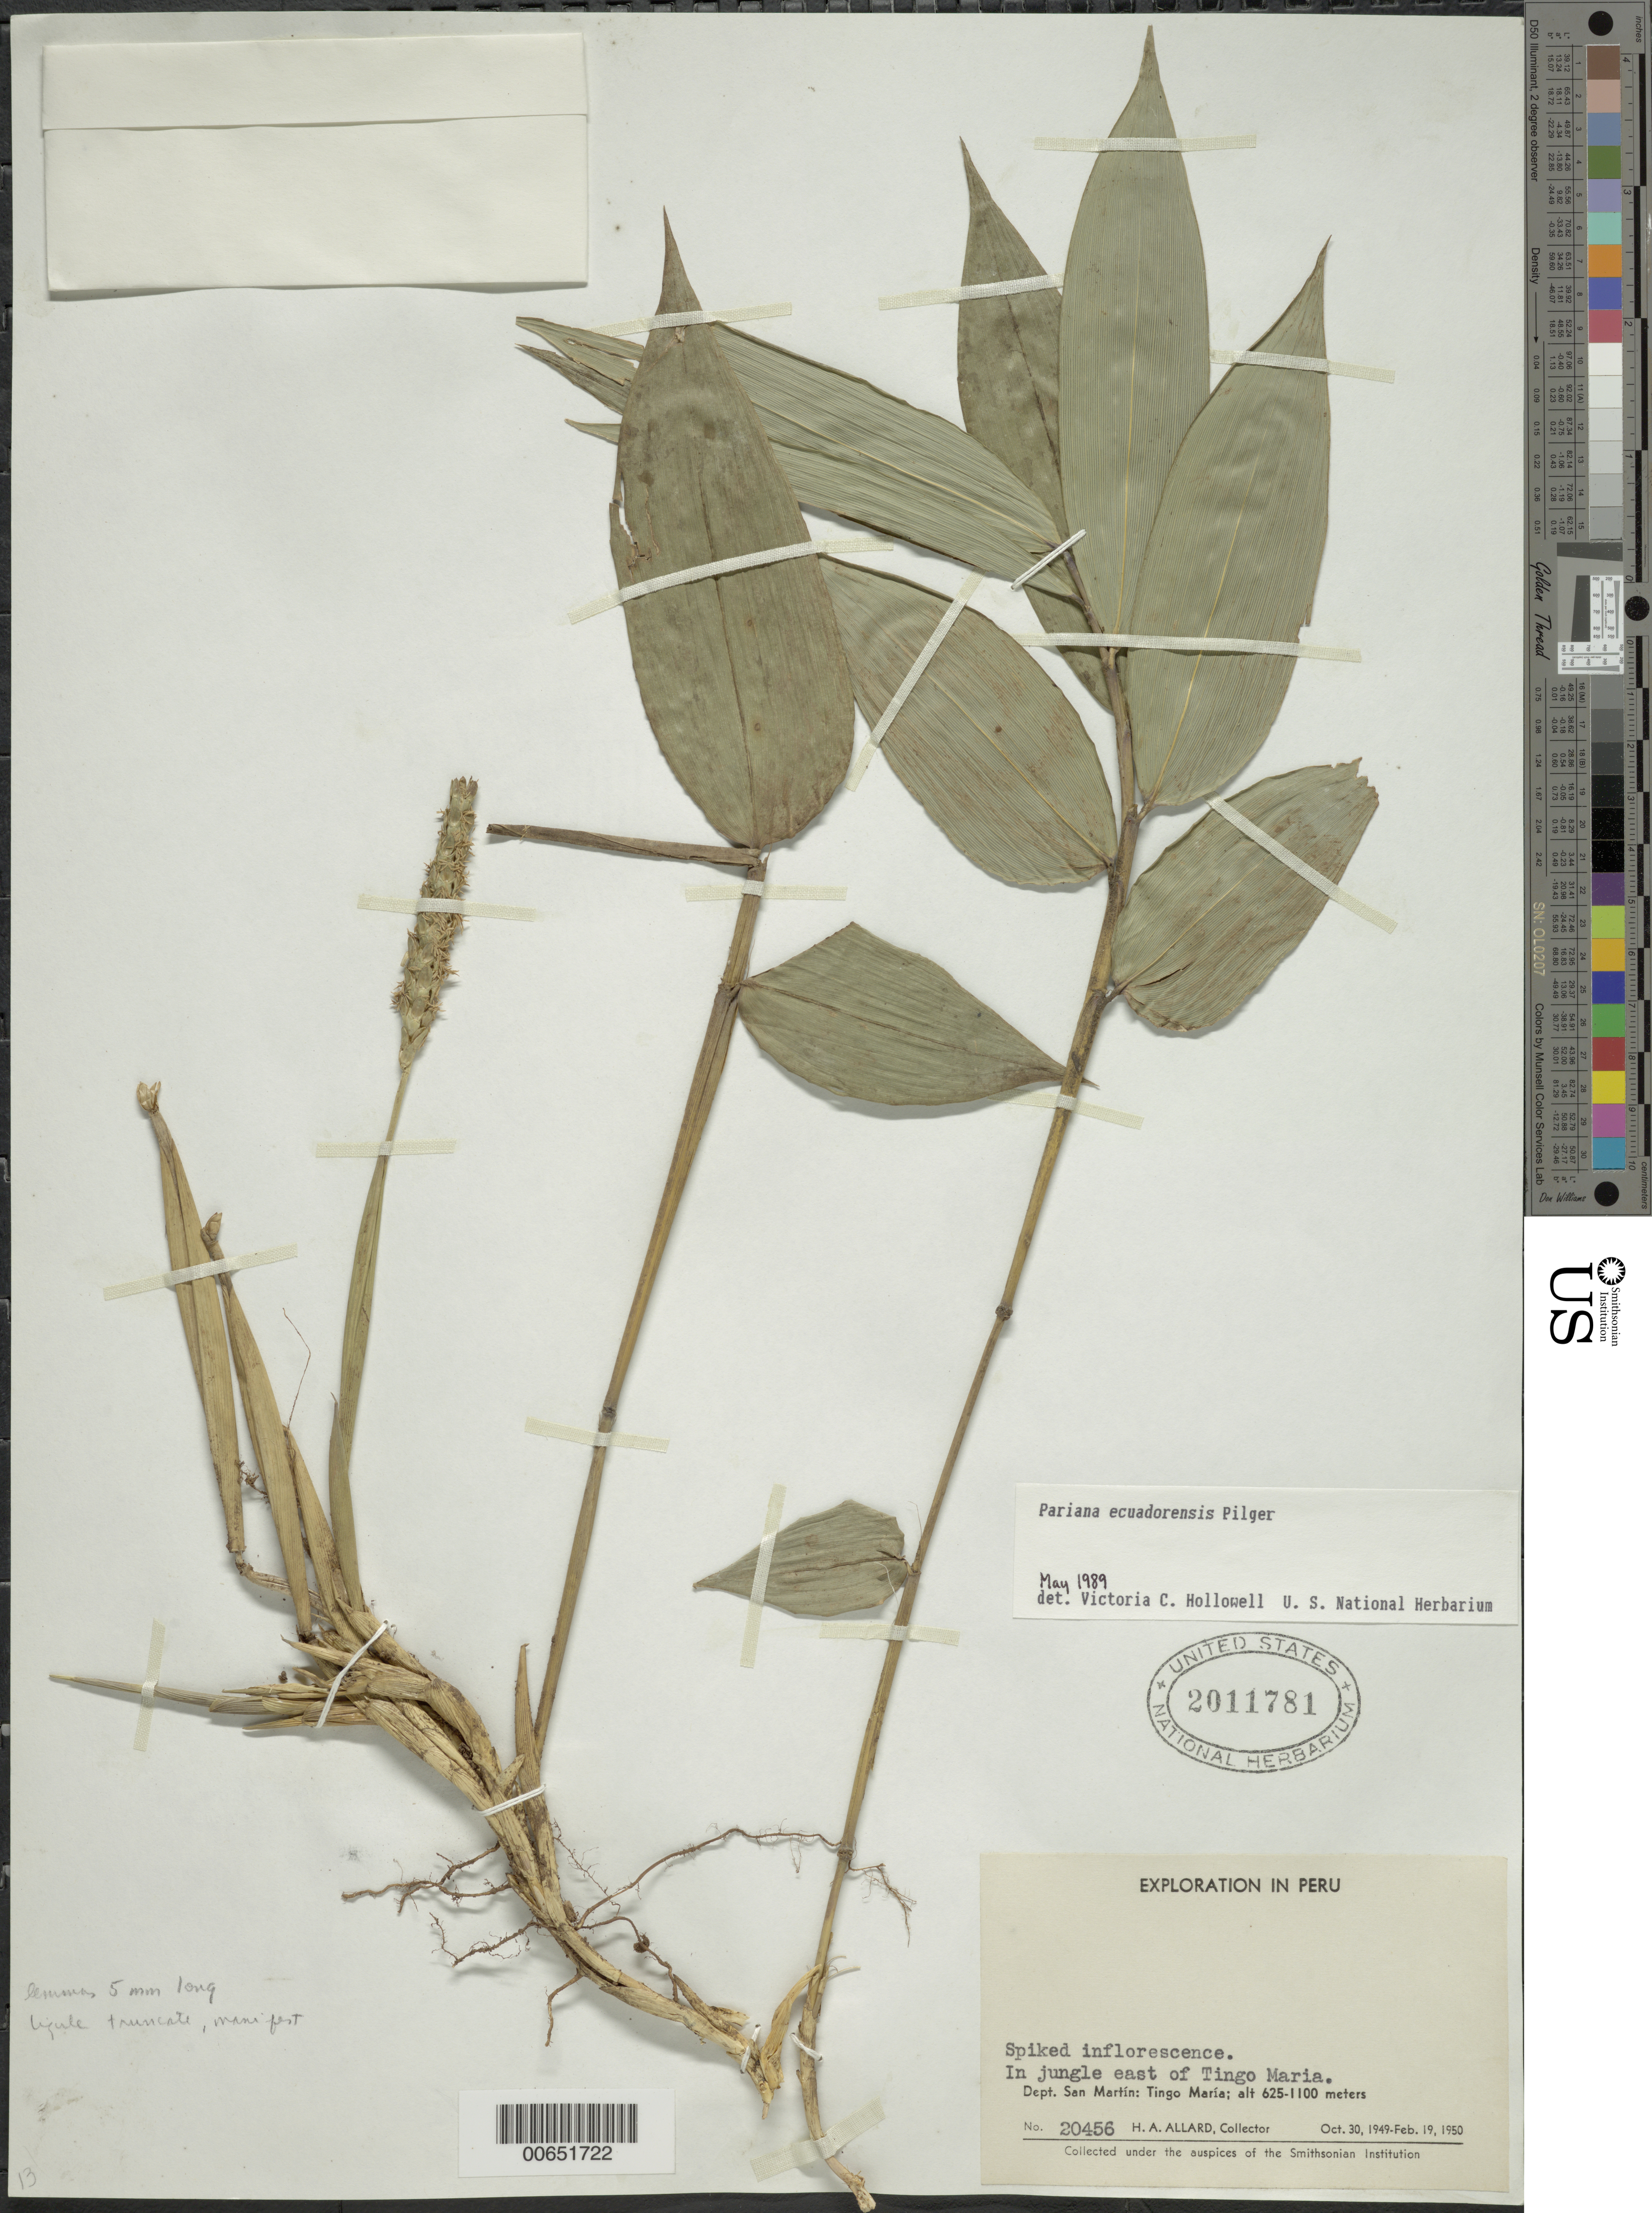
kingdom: Plantae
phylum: Tracheophyta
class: Liliopsida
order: Poales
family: Poaceae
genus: Pariana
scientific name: Pariana ecuadorensis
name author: Pilg.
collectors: H. A. Allard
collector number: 20456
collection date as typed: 30 Oct 1949 to 19 Feb 1950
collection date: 1949-10-30/1950-02-19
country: Peru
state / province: San Martín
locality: Tingo Maria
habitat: in jungle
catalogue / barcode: US 2011781-2